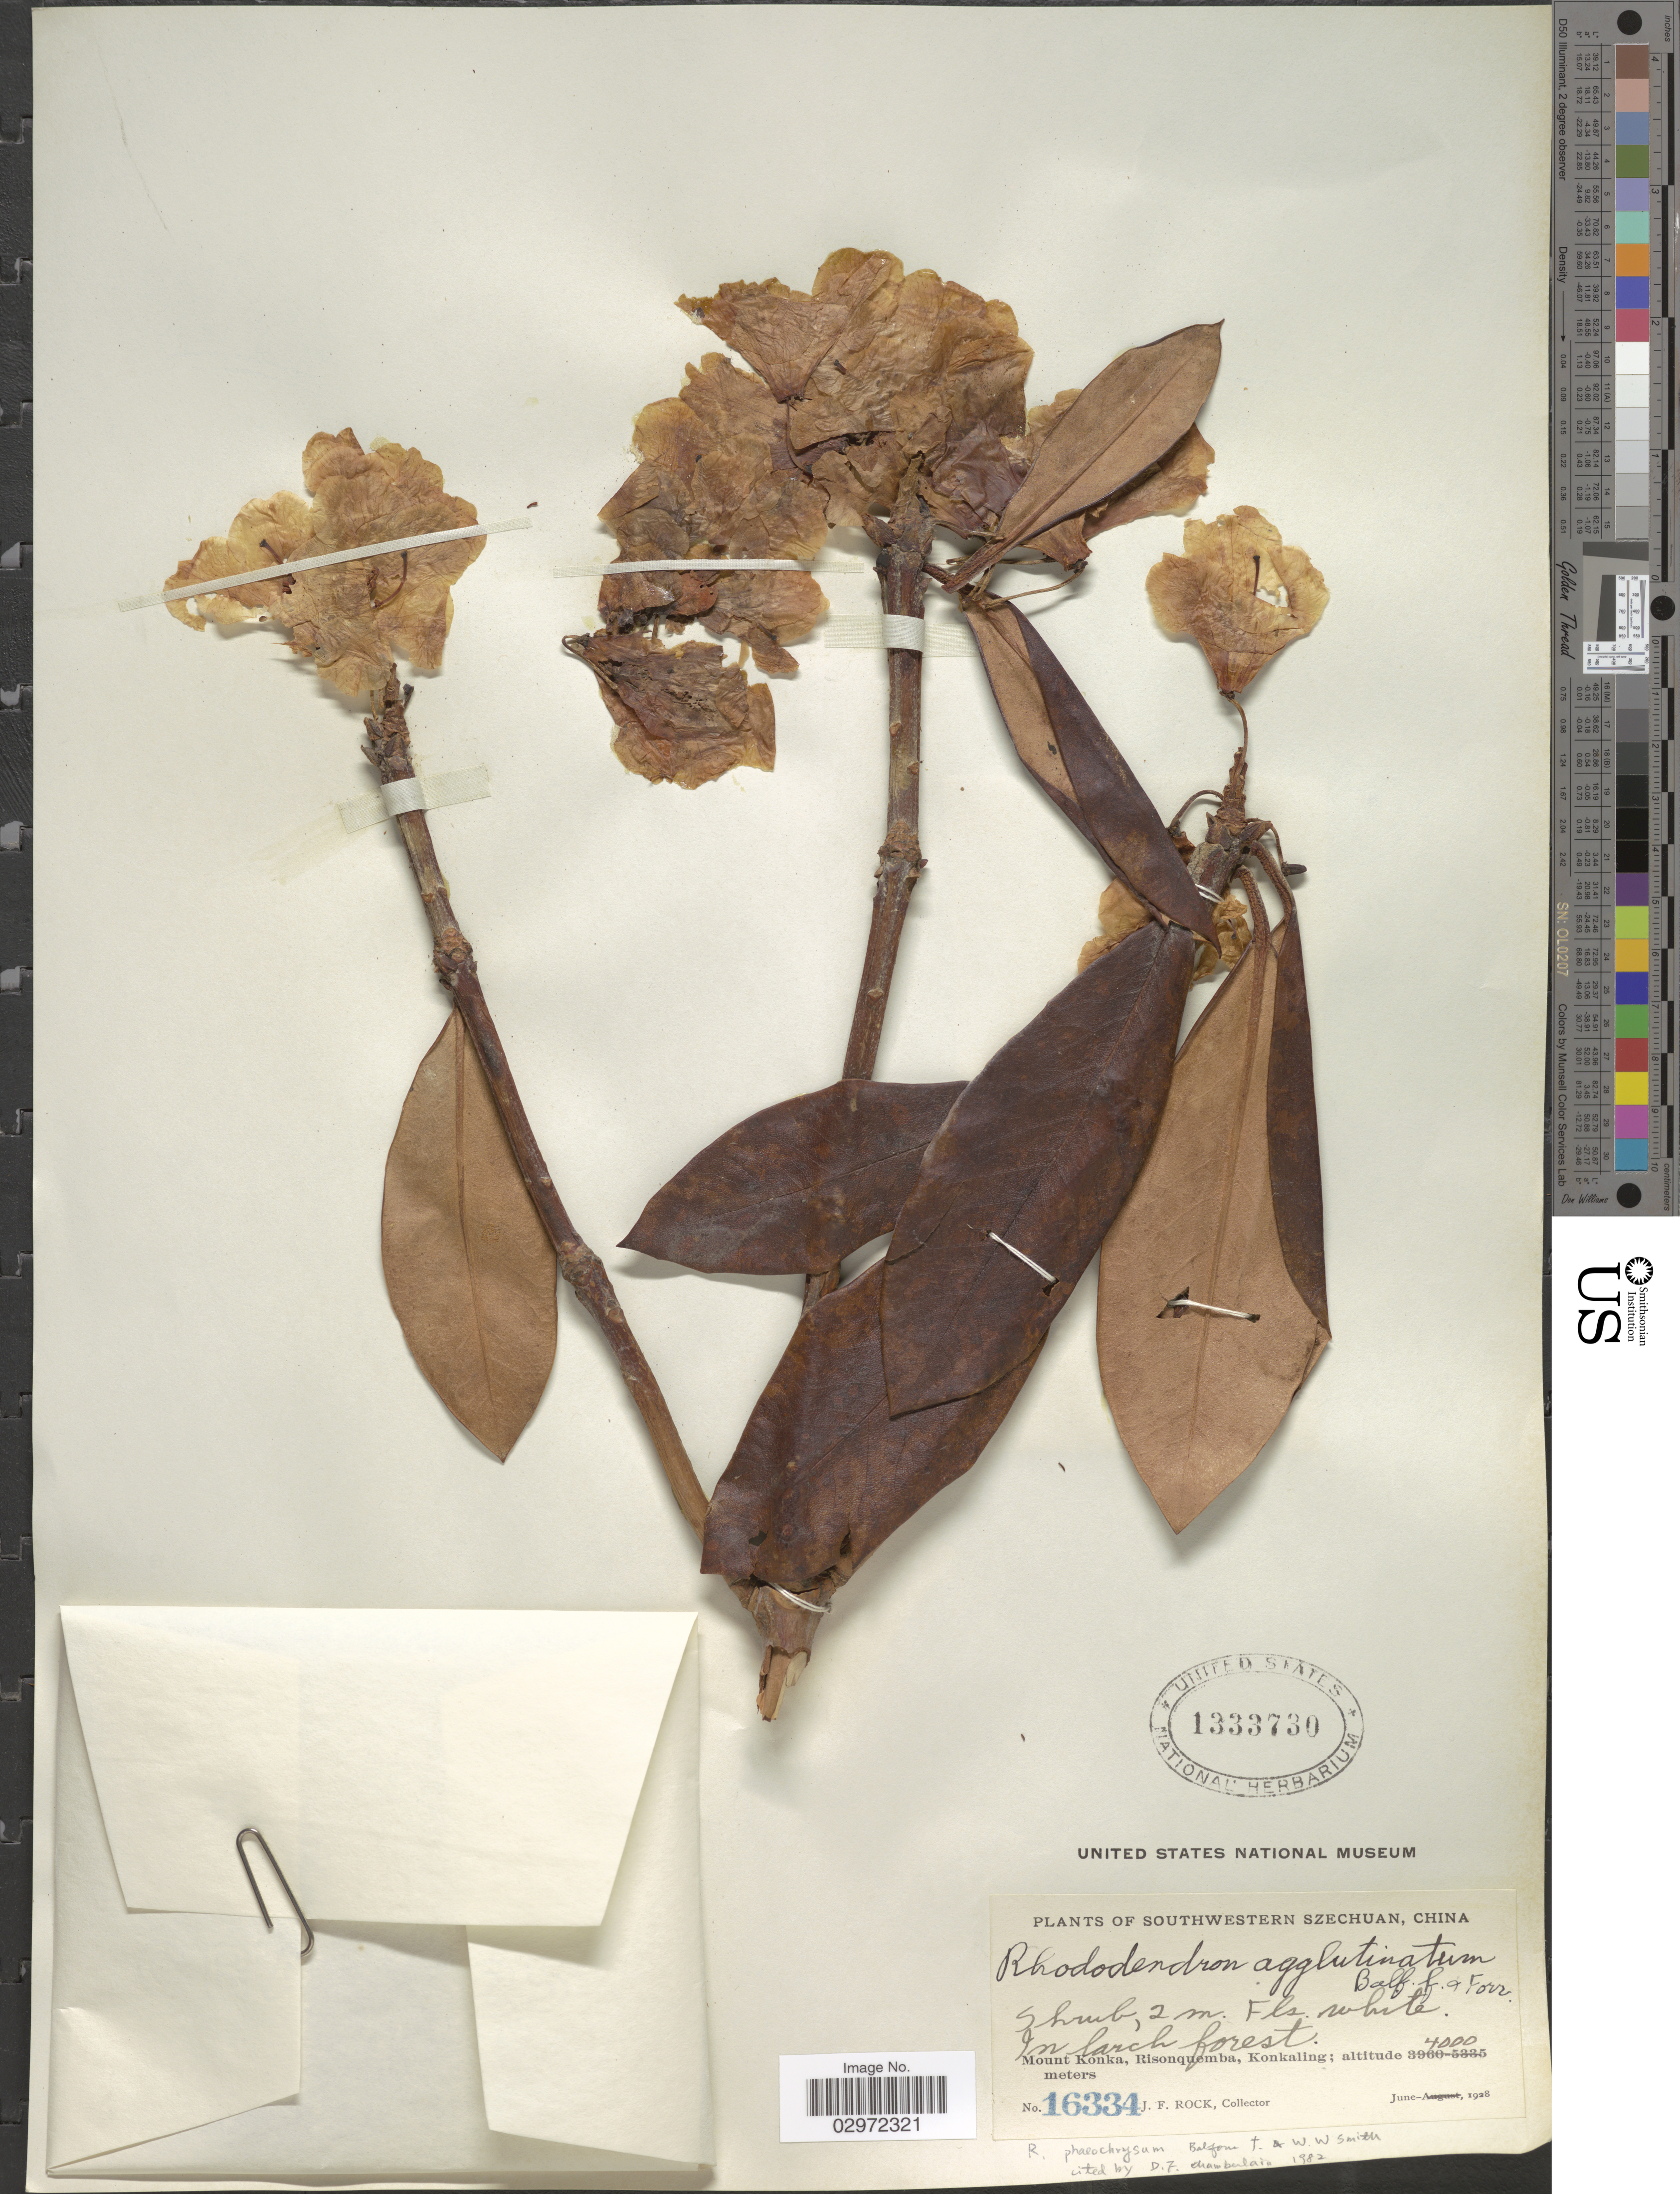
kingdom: Plantae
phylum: Tracheophyta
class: Magnoliopsida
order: Ericales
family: Ericaceae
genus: Rhododendron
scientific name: Rhododendron phaeochrysum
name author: Balf. f. & W.W. Sm.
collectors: J. Rock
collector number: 16334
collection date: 1928-06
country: China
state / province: Sichuan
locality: Southwestern Szechwan, Mount Konka, Risonquemba, Konkaling.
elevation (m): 4000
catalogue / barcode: US 1333730